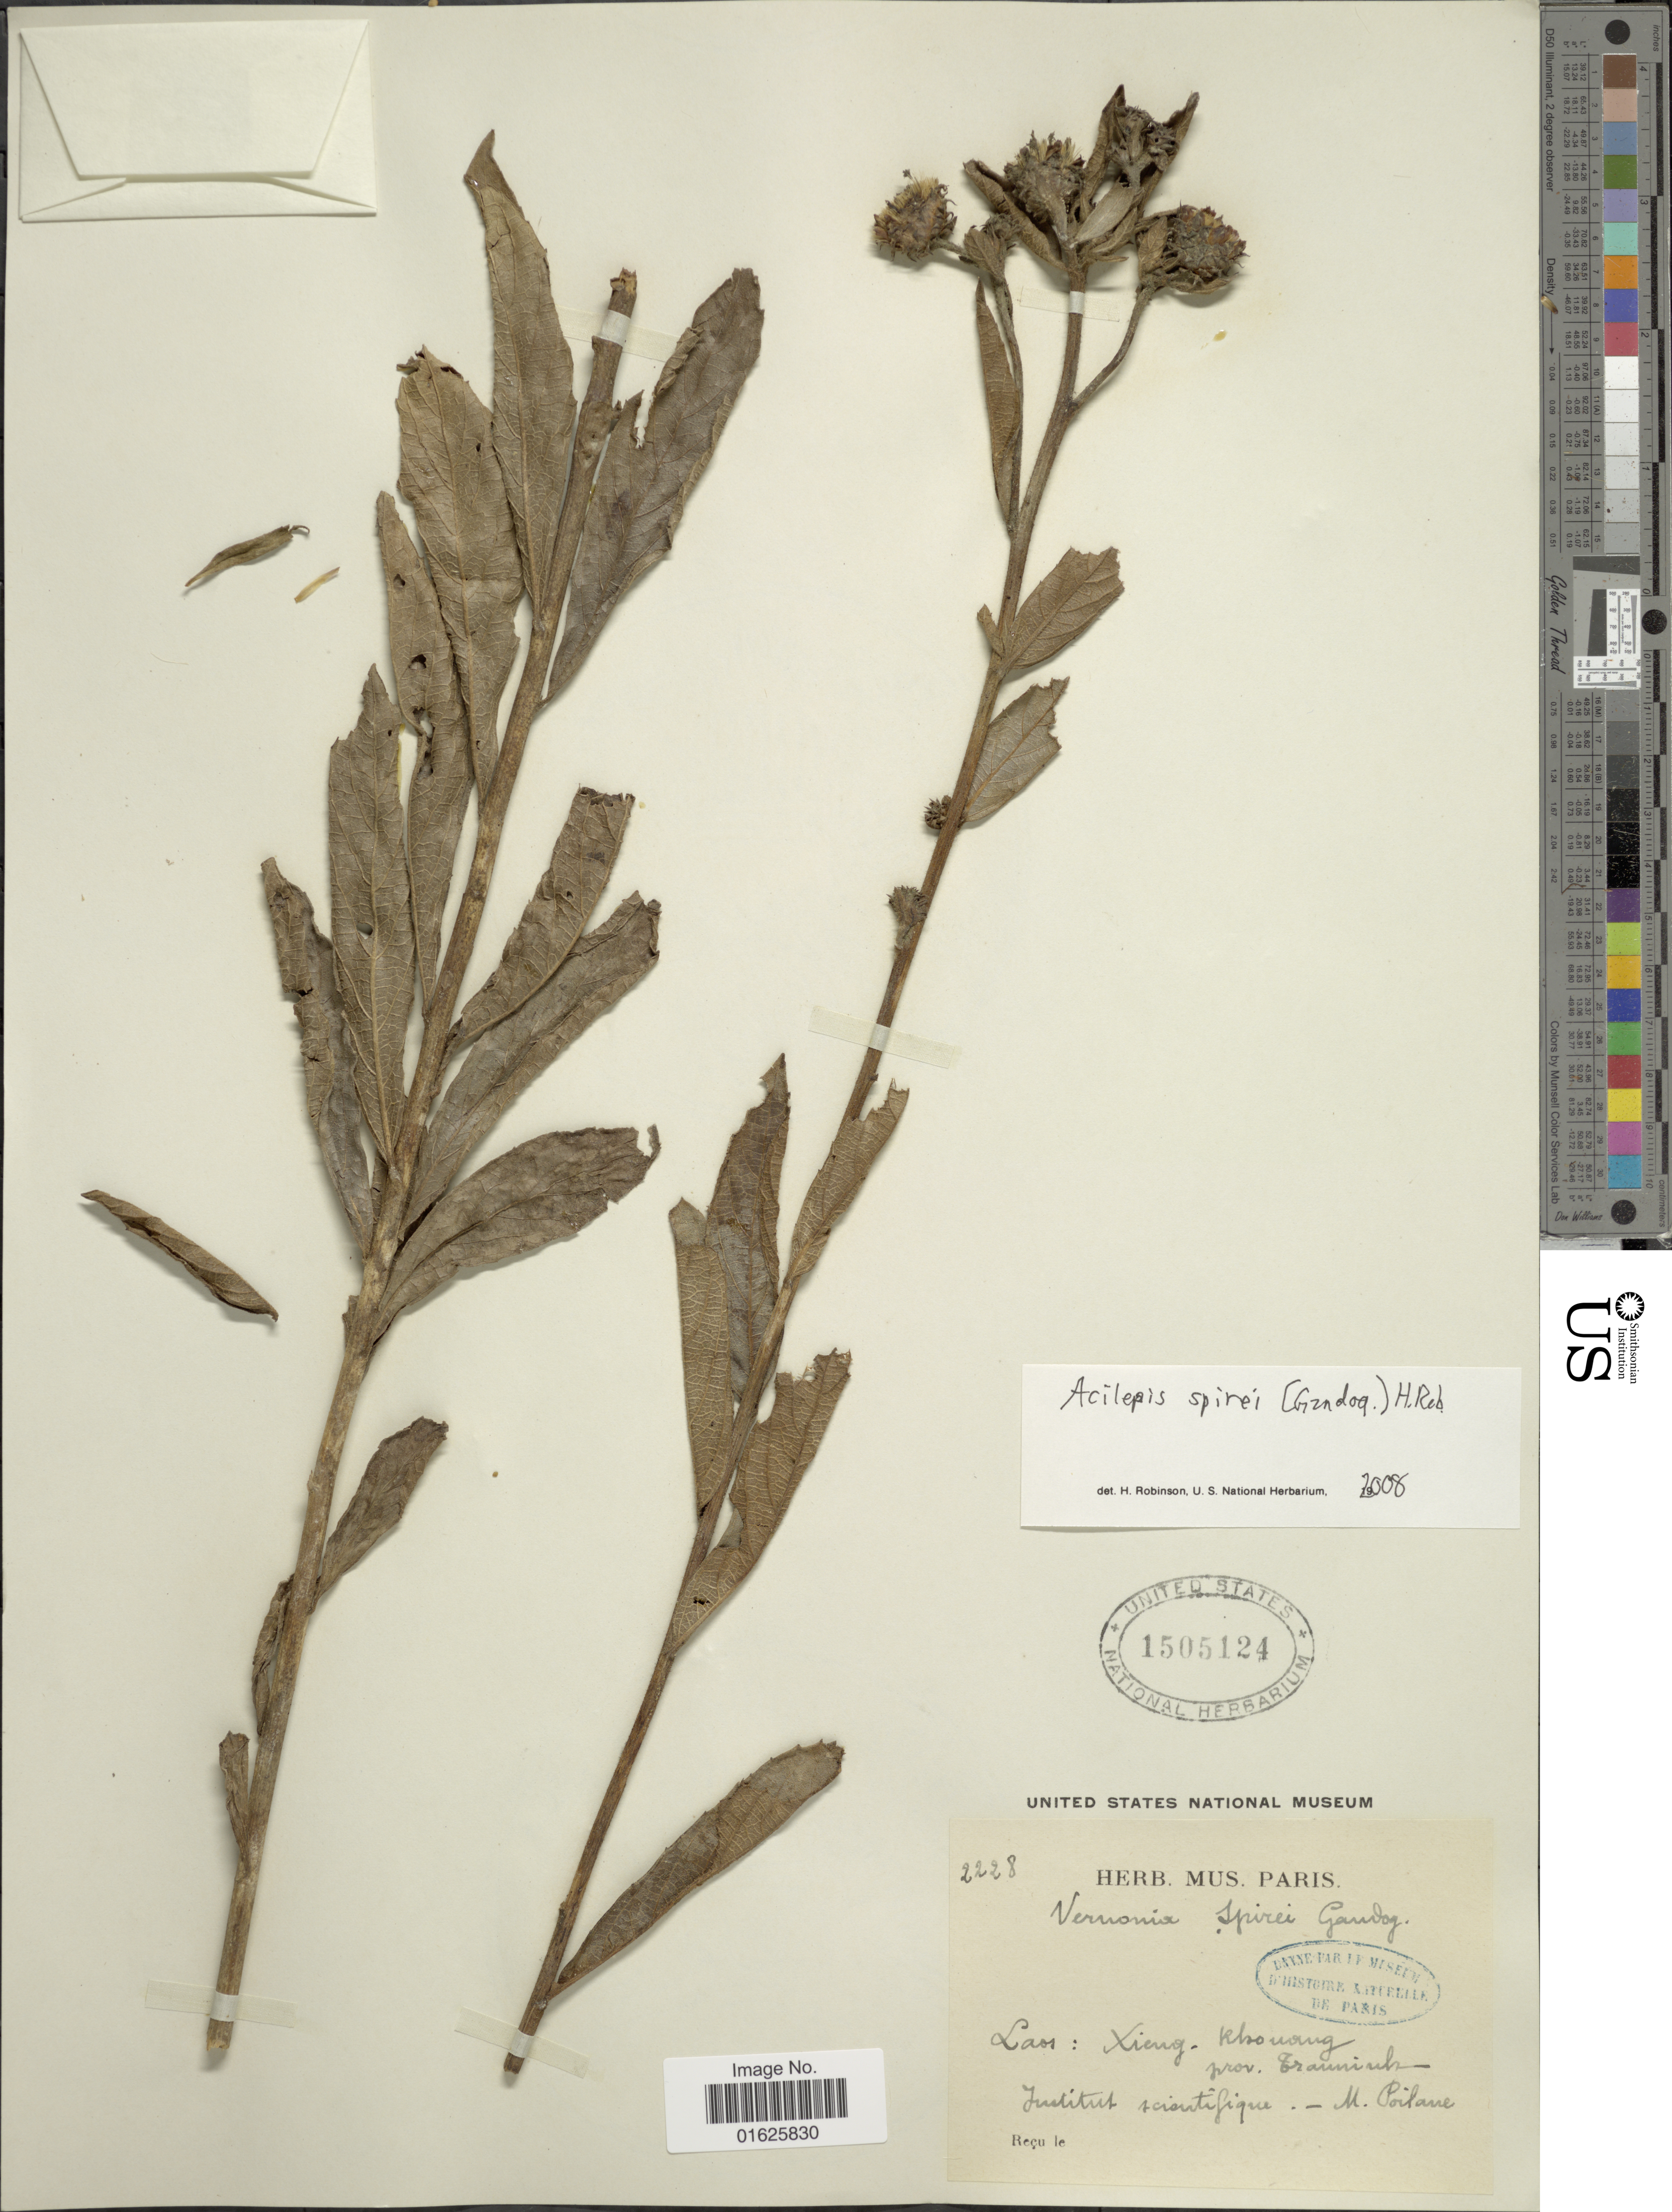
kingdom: Plantae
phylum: Tracheophyta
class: Magnoliopsida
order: Asterales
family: Asteraceae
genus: Acilepis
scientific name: Acilepis spirei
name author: (Gand.) H. Rob.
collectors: M. Poilane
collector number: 2228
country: Laos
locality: Xieng - Rlsouong Prov. Frauniulz [interpreted]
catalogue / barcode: US 1505124